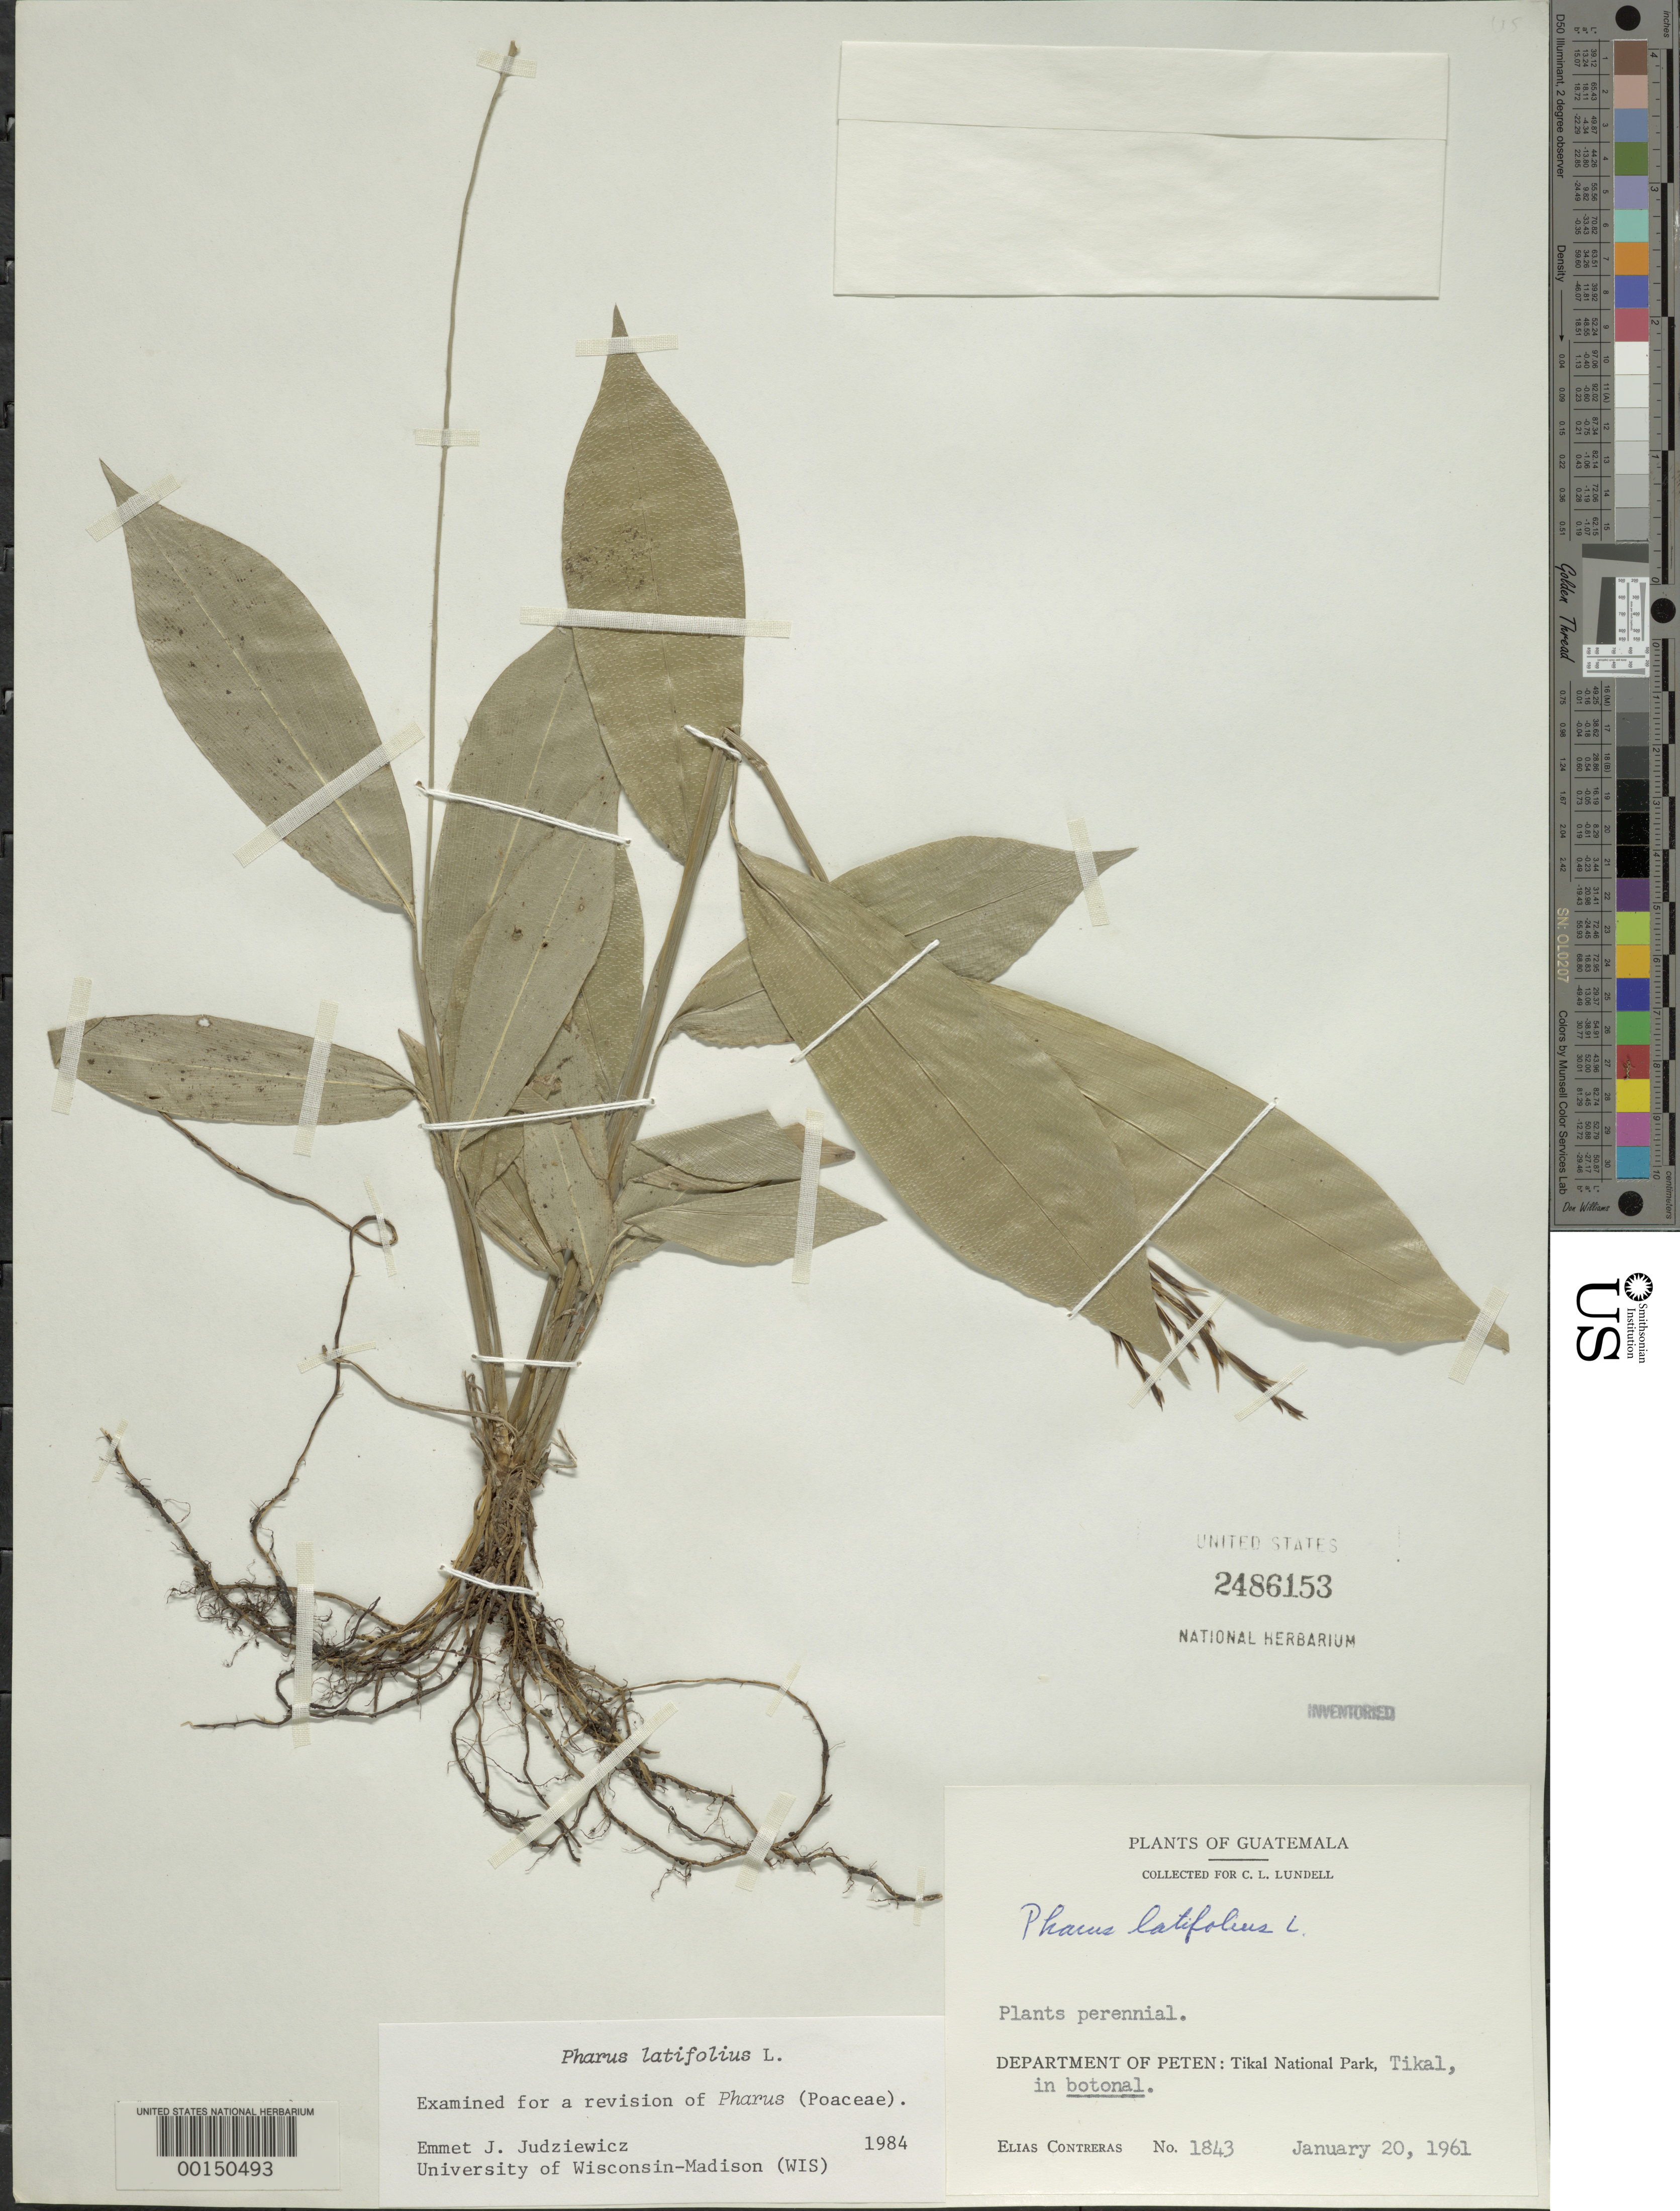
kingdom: Plantae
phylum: Tracheophyta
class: Liliopsida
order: Poales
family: Poaceae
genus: Pharus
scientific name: Pharus latifolius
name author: L.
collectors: E. Contreras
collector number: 1843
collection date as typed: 20 Jan 1961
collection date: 1961-01-20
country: Guatemala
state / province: El Petén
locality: Tikal National Park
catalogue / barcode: US 2486153